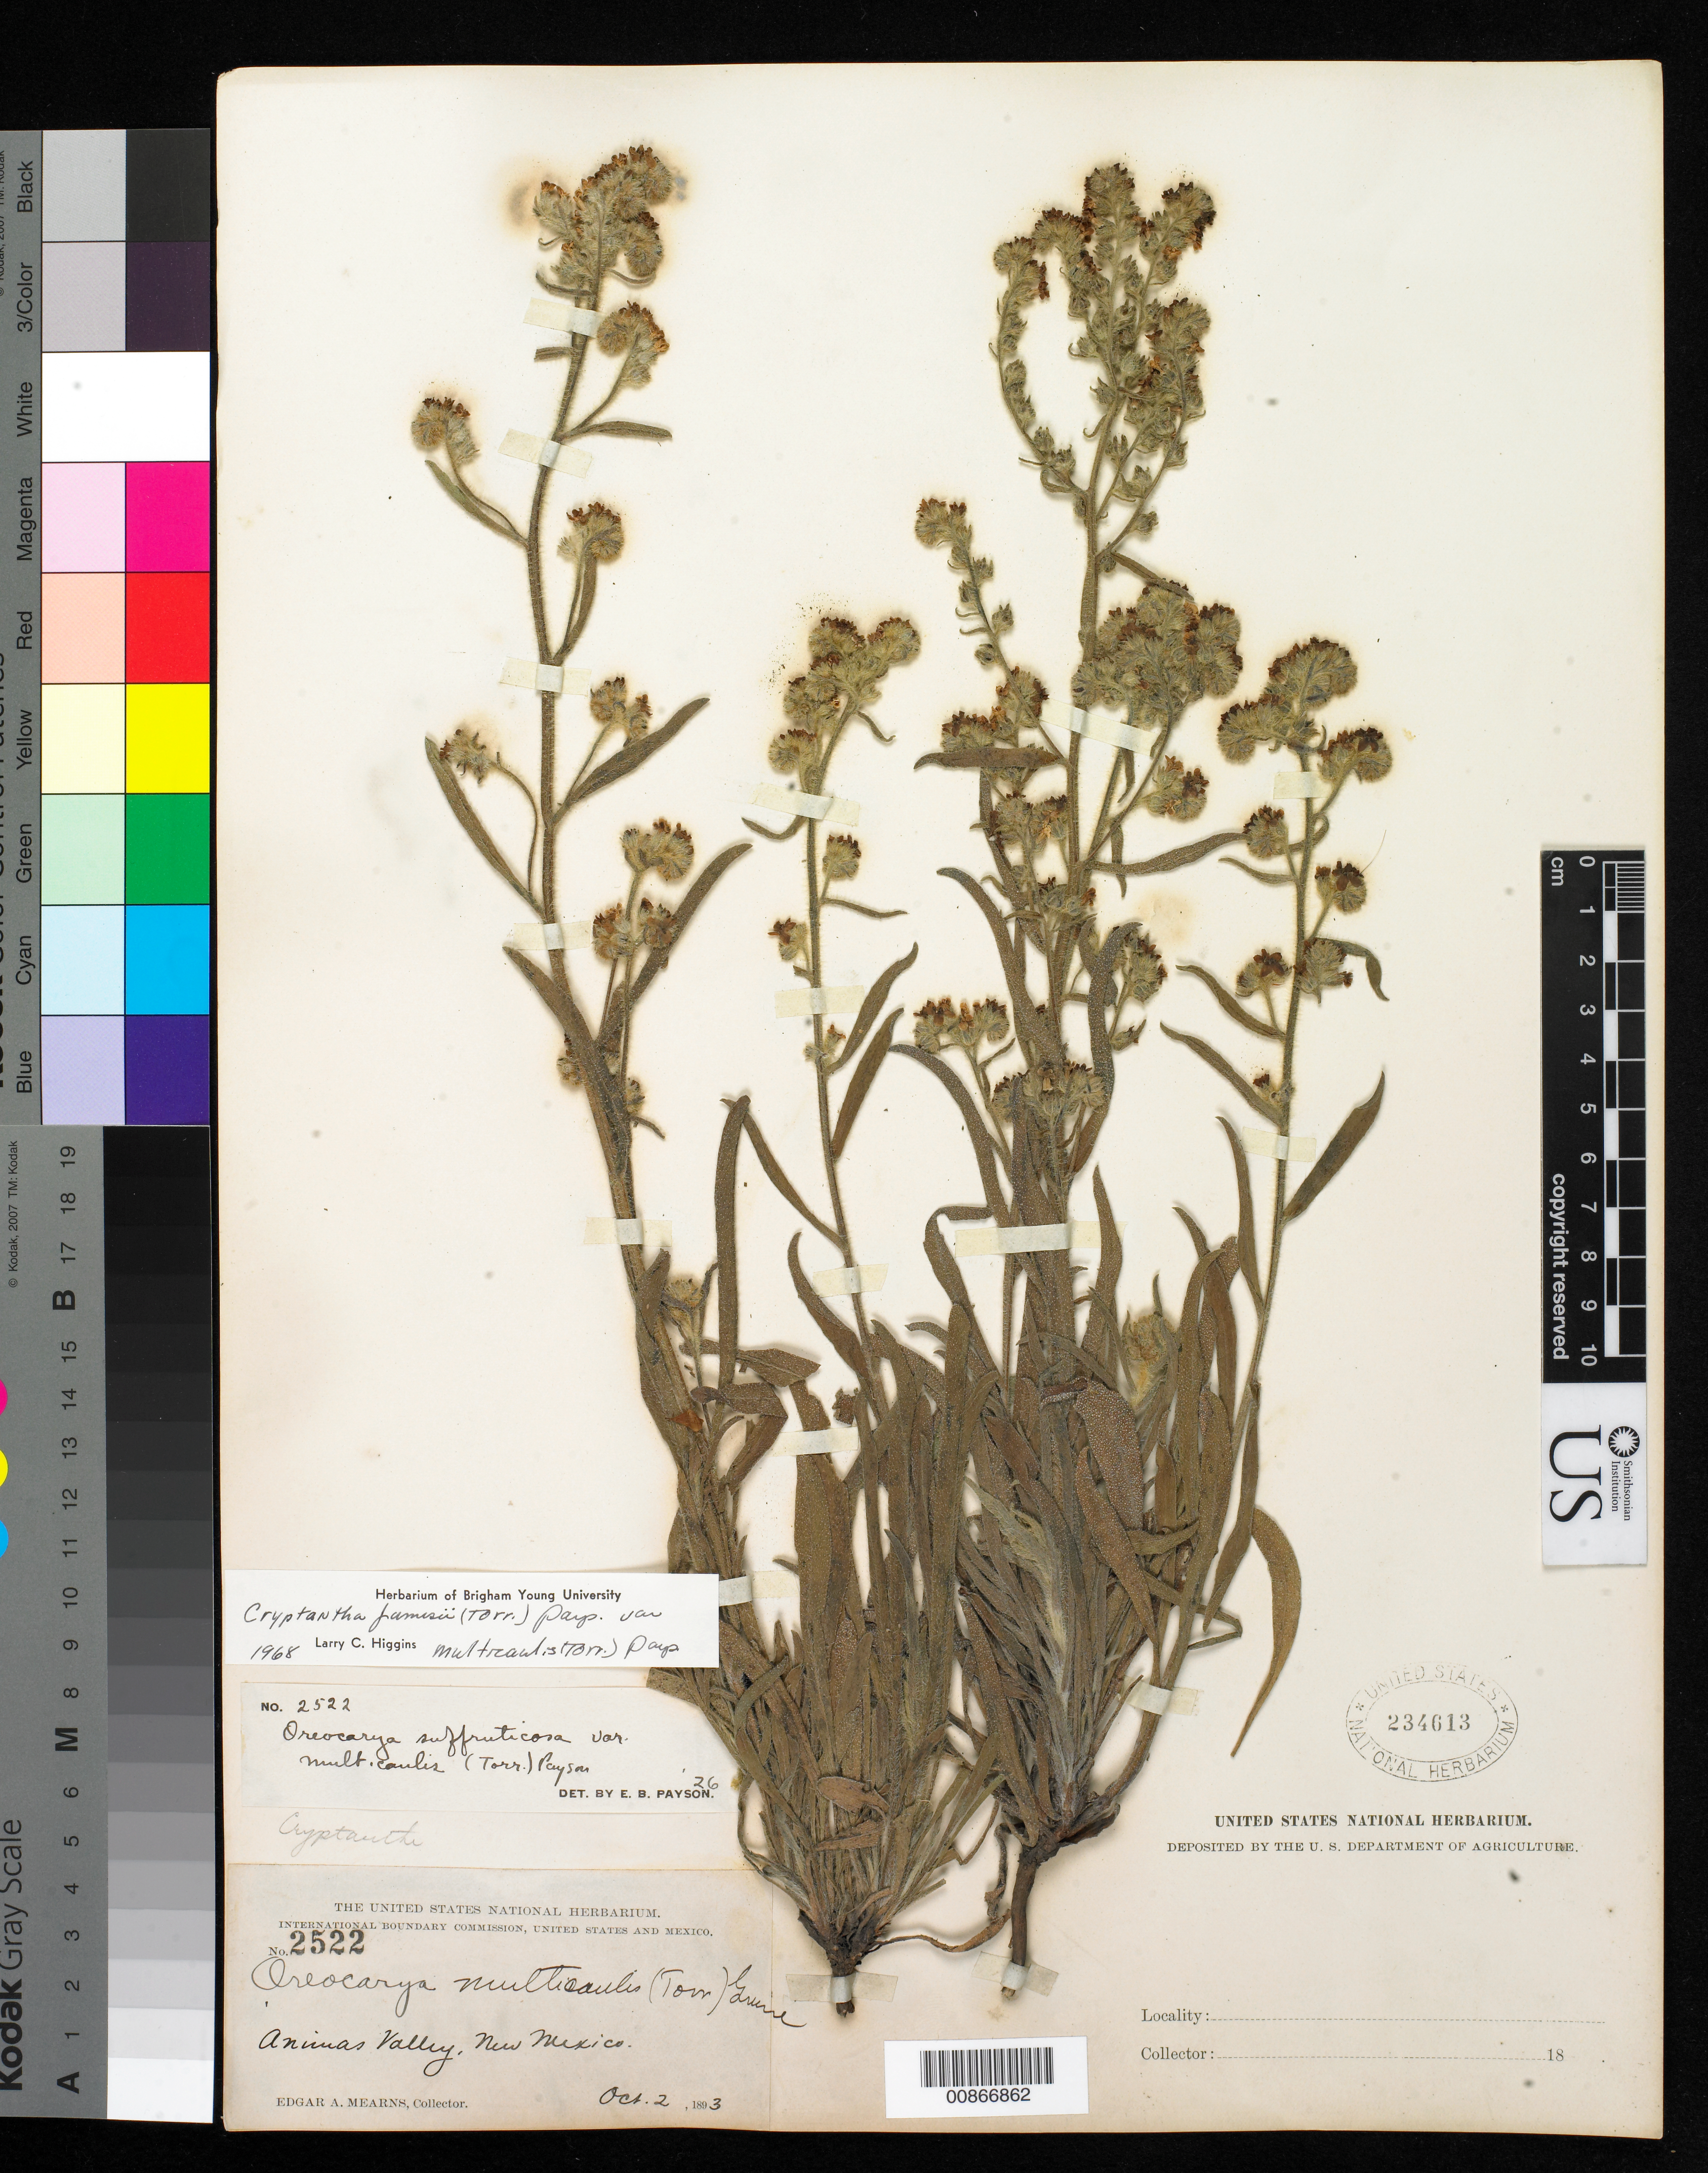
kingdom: Plantae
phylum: Tracheophyta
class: Magnoliopsida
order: Boraginales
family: Boraginaceae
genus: Cryptantha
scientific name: Cryptantha jamesii var. multicaulis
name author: (Torr.) Payson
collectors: E. A. Mearns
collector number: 2522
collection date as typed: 02 Oct 1893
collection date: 1893-10-02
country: United States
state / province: New Mexico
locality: Animas Valley, New Mexico.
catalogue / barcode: US 234613